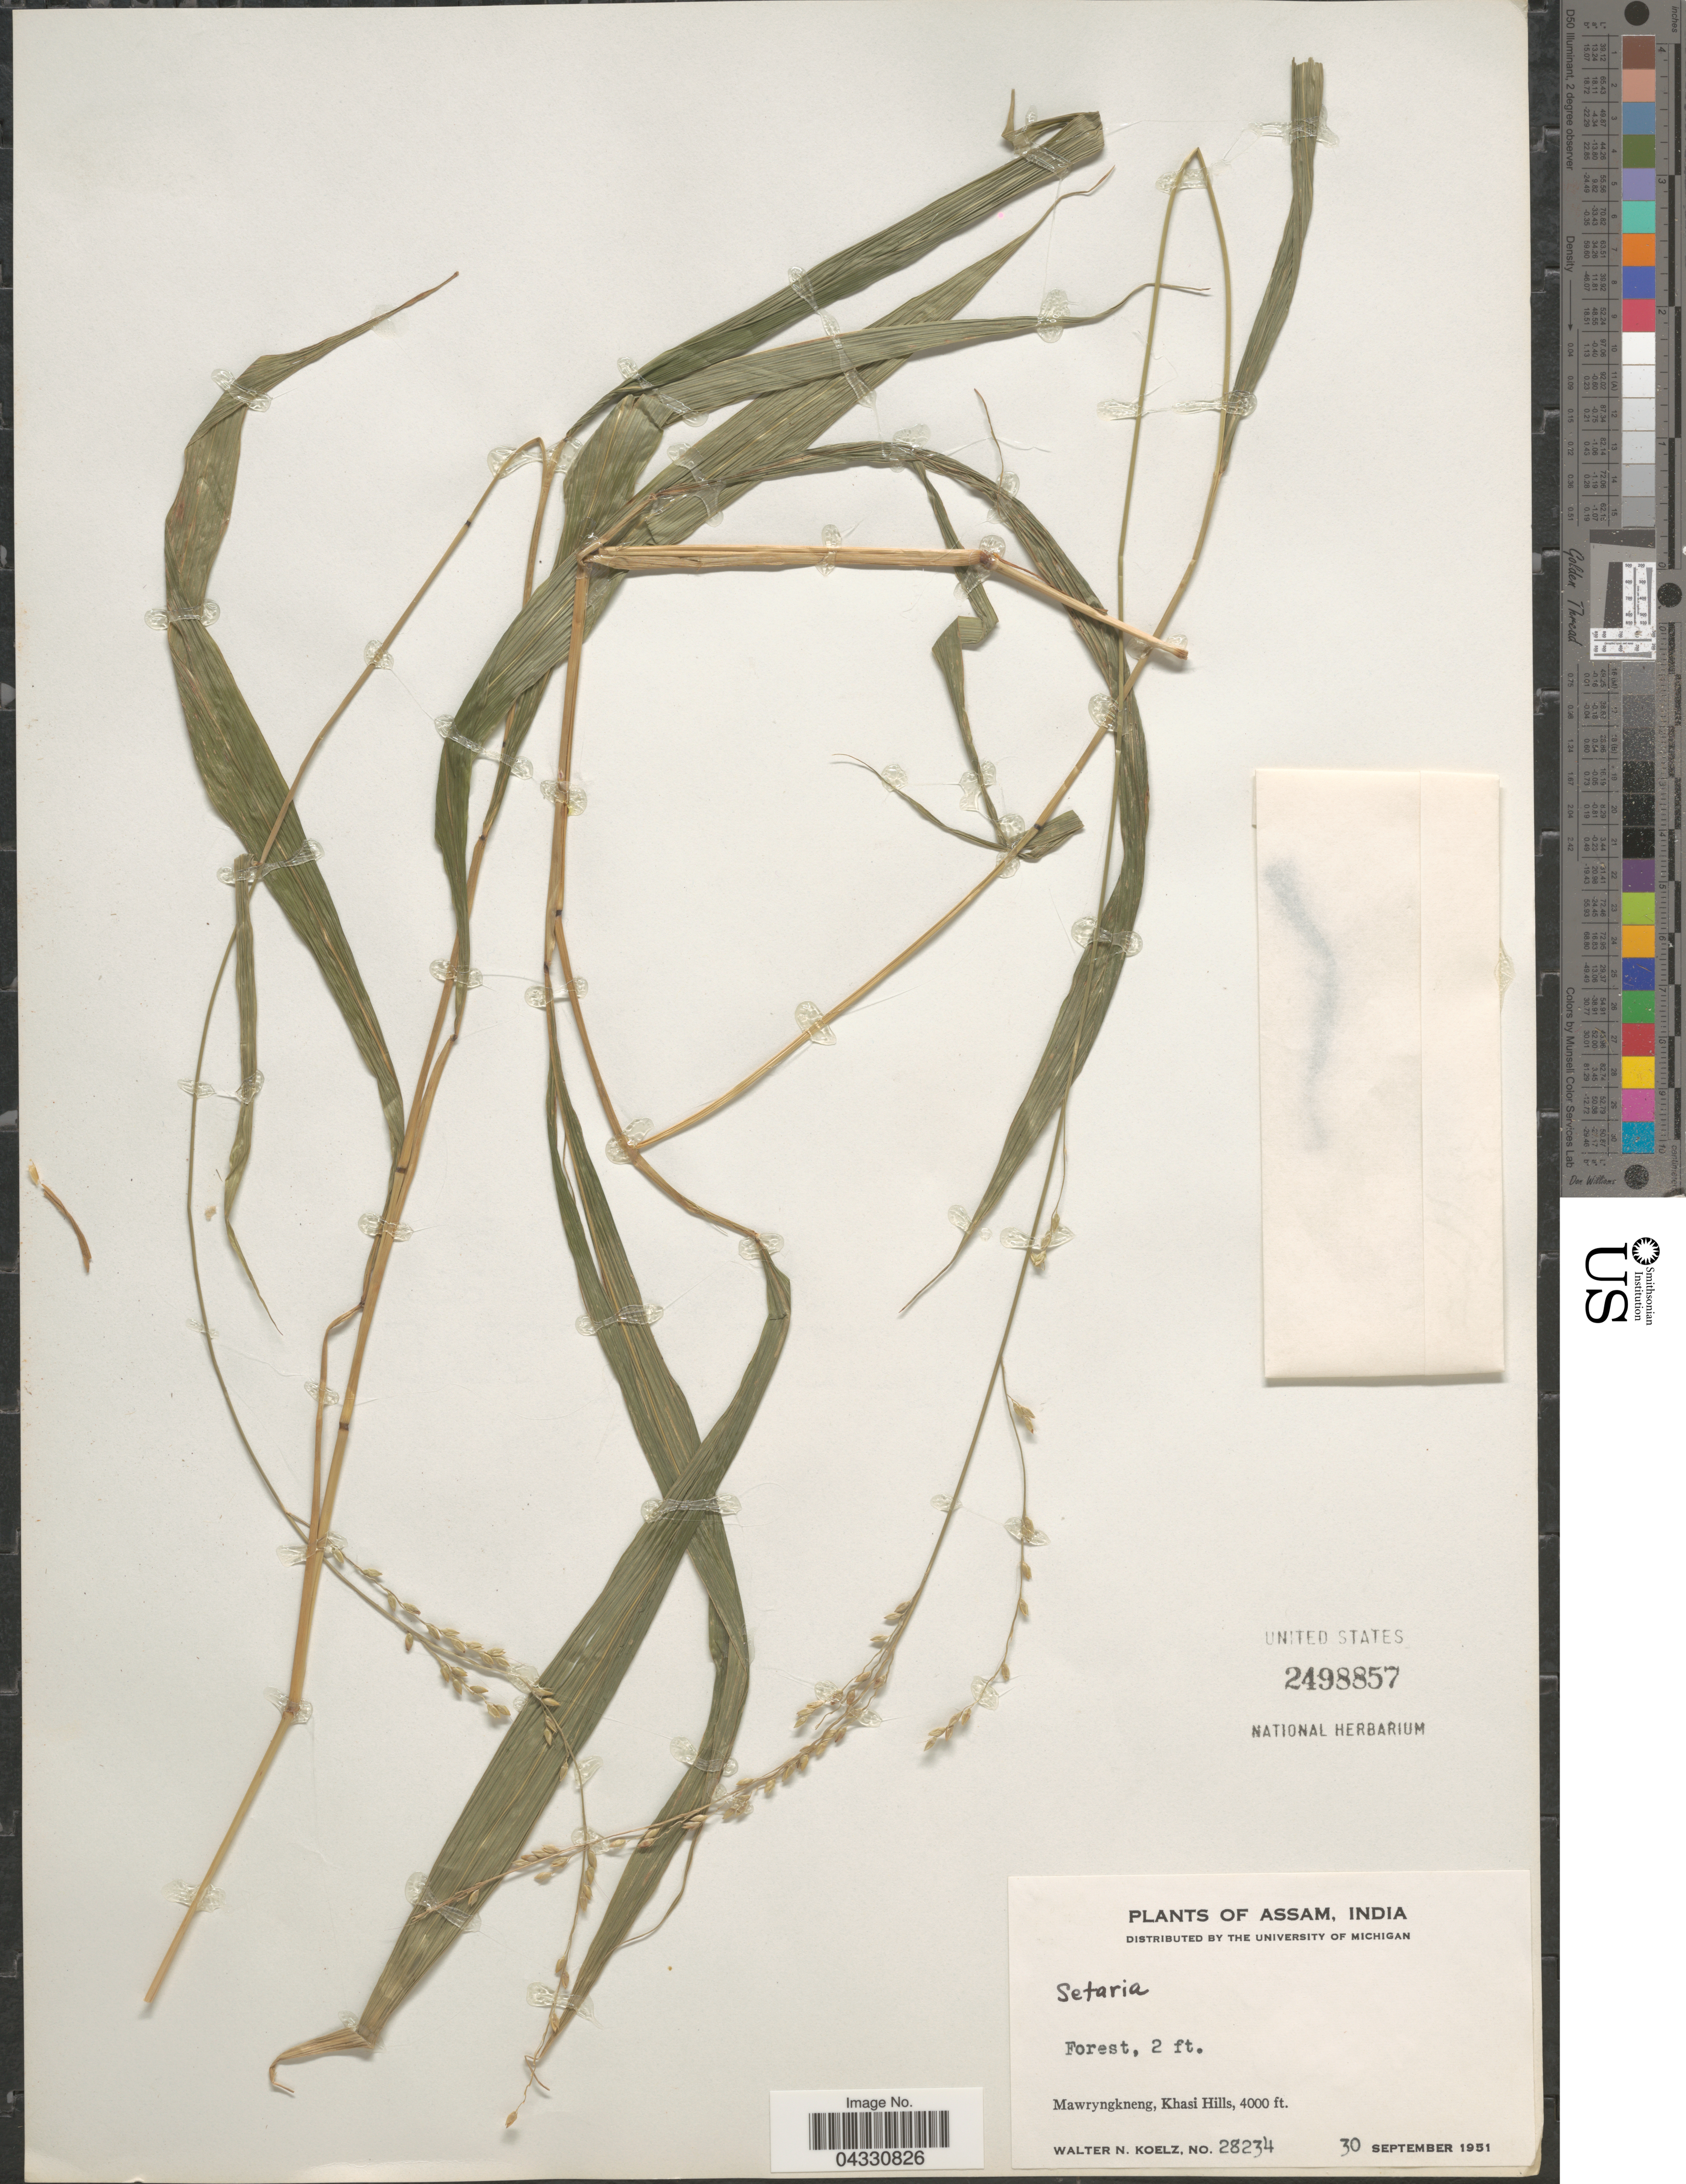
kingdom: Plantae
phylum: Tracheophyta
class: Liliopsida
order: Poales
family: Poaceae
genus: Setaria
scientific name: Setaria sp.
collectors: W. N. Koelz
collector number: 28234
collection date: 1951-09-30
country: India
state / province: Meghalaya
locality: Mawryngkneng, Khasi Hills.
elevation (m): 1219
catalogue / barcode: US 2498857